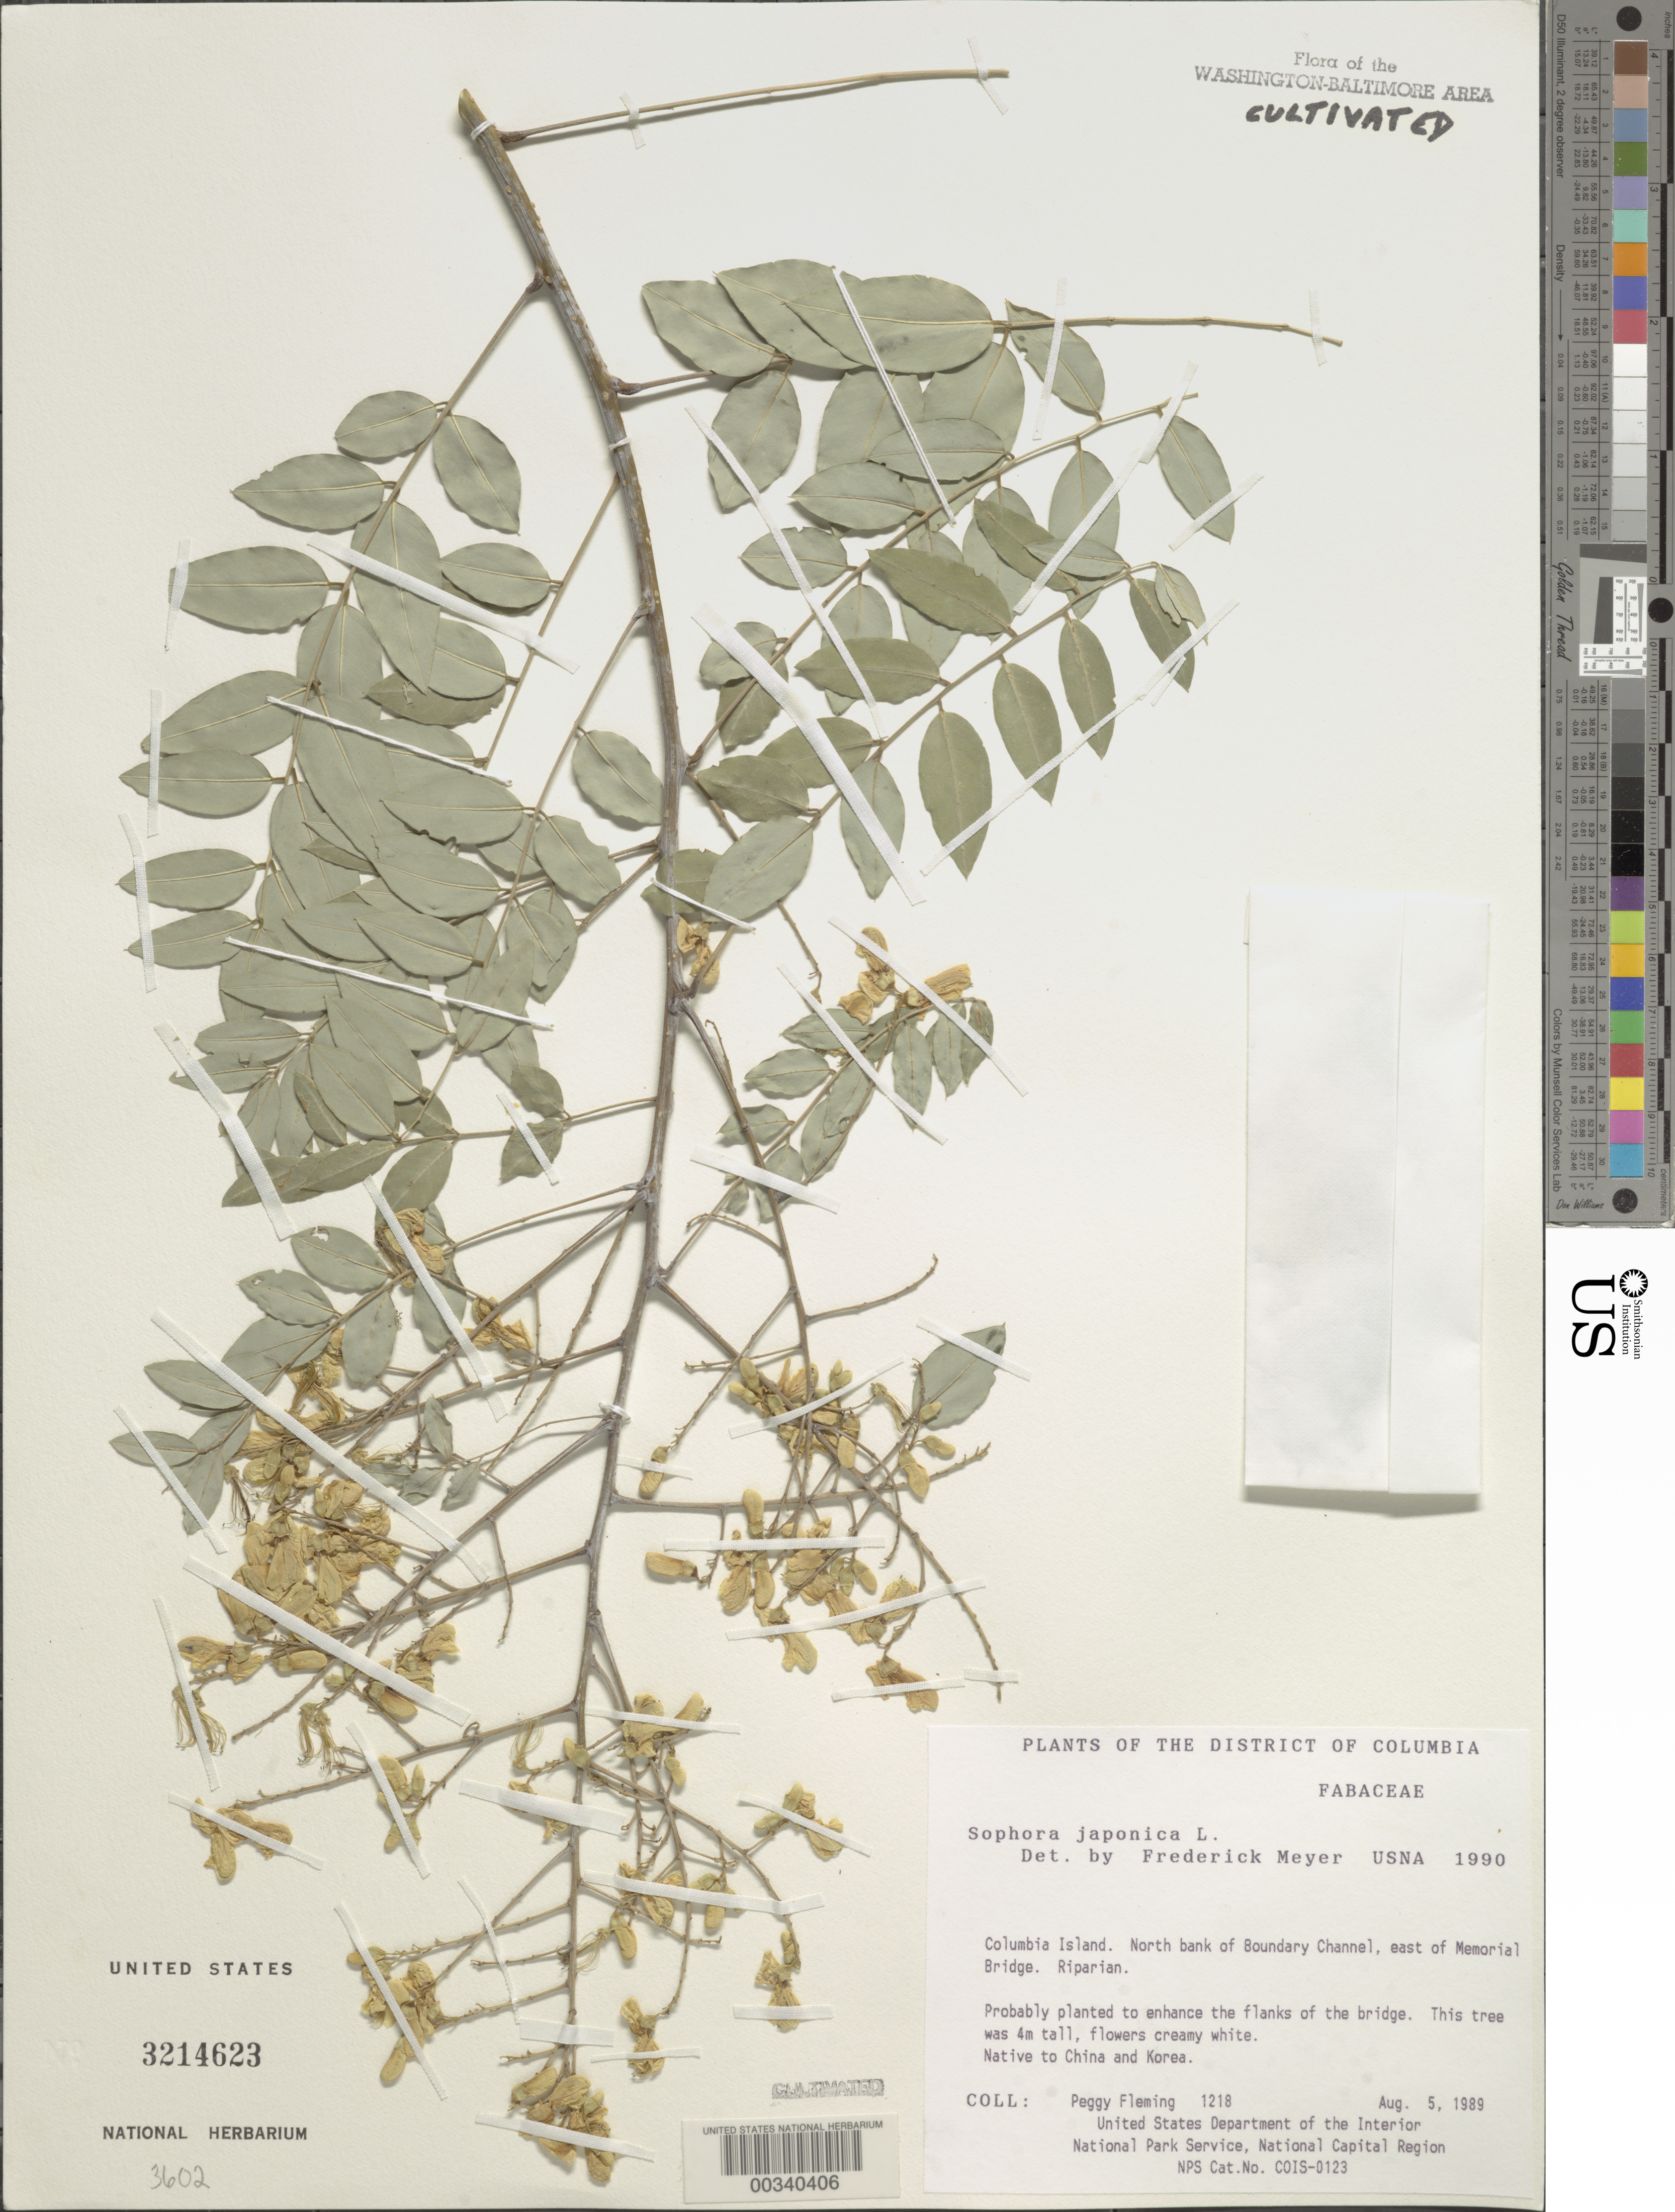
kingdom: Plantae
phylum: Tracheophyta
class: Magnoliopsida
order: Fabales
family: Fabaceae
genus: Sophora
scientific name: Sophora japonica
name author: L.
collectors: P. Fleming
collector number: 1218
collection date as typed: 05 Aug 1989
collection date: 1989-08-05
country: United States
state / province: District of Columbia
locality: Columbia Island, N bank of Boundary Channel, E of Memorial Bridge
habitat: Possibly cultivated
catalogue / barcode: US 3214623